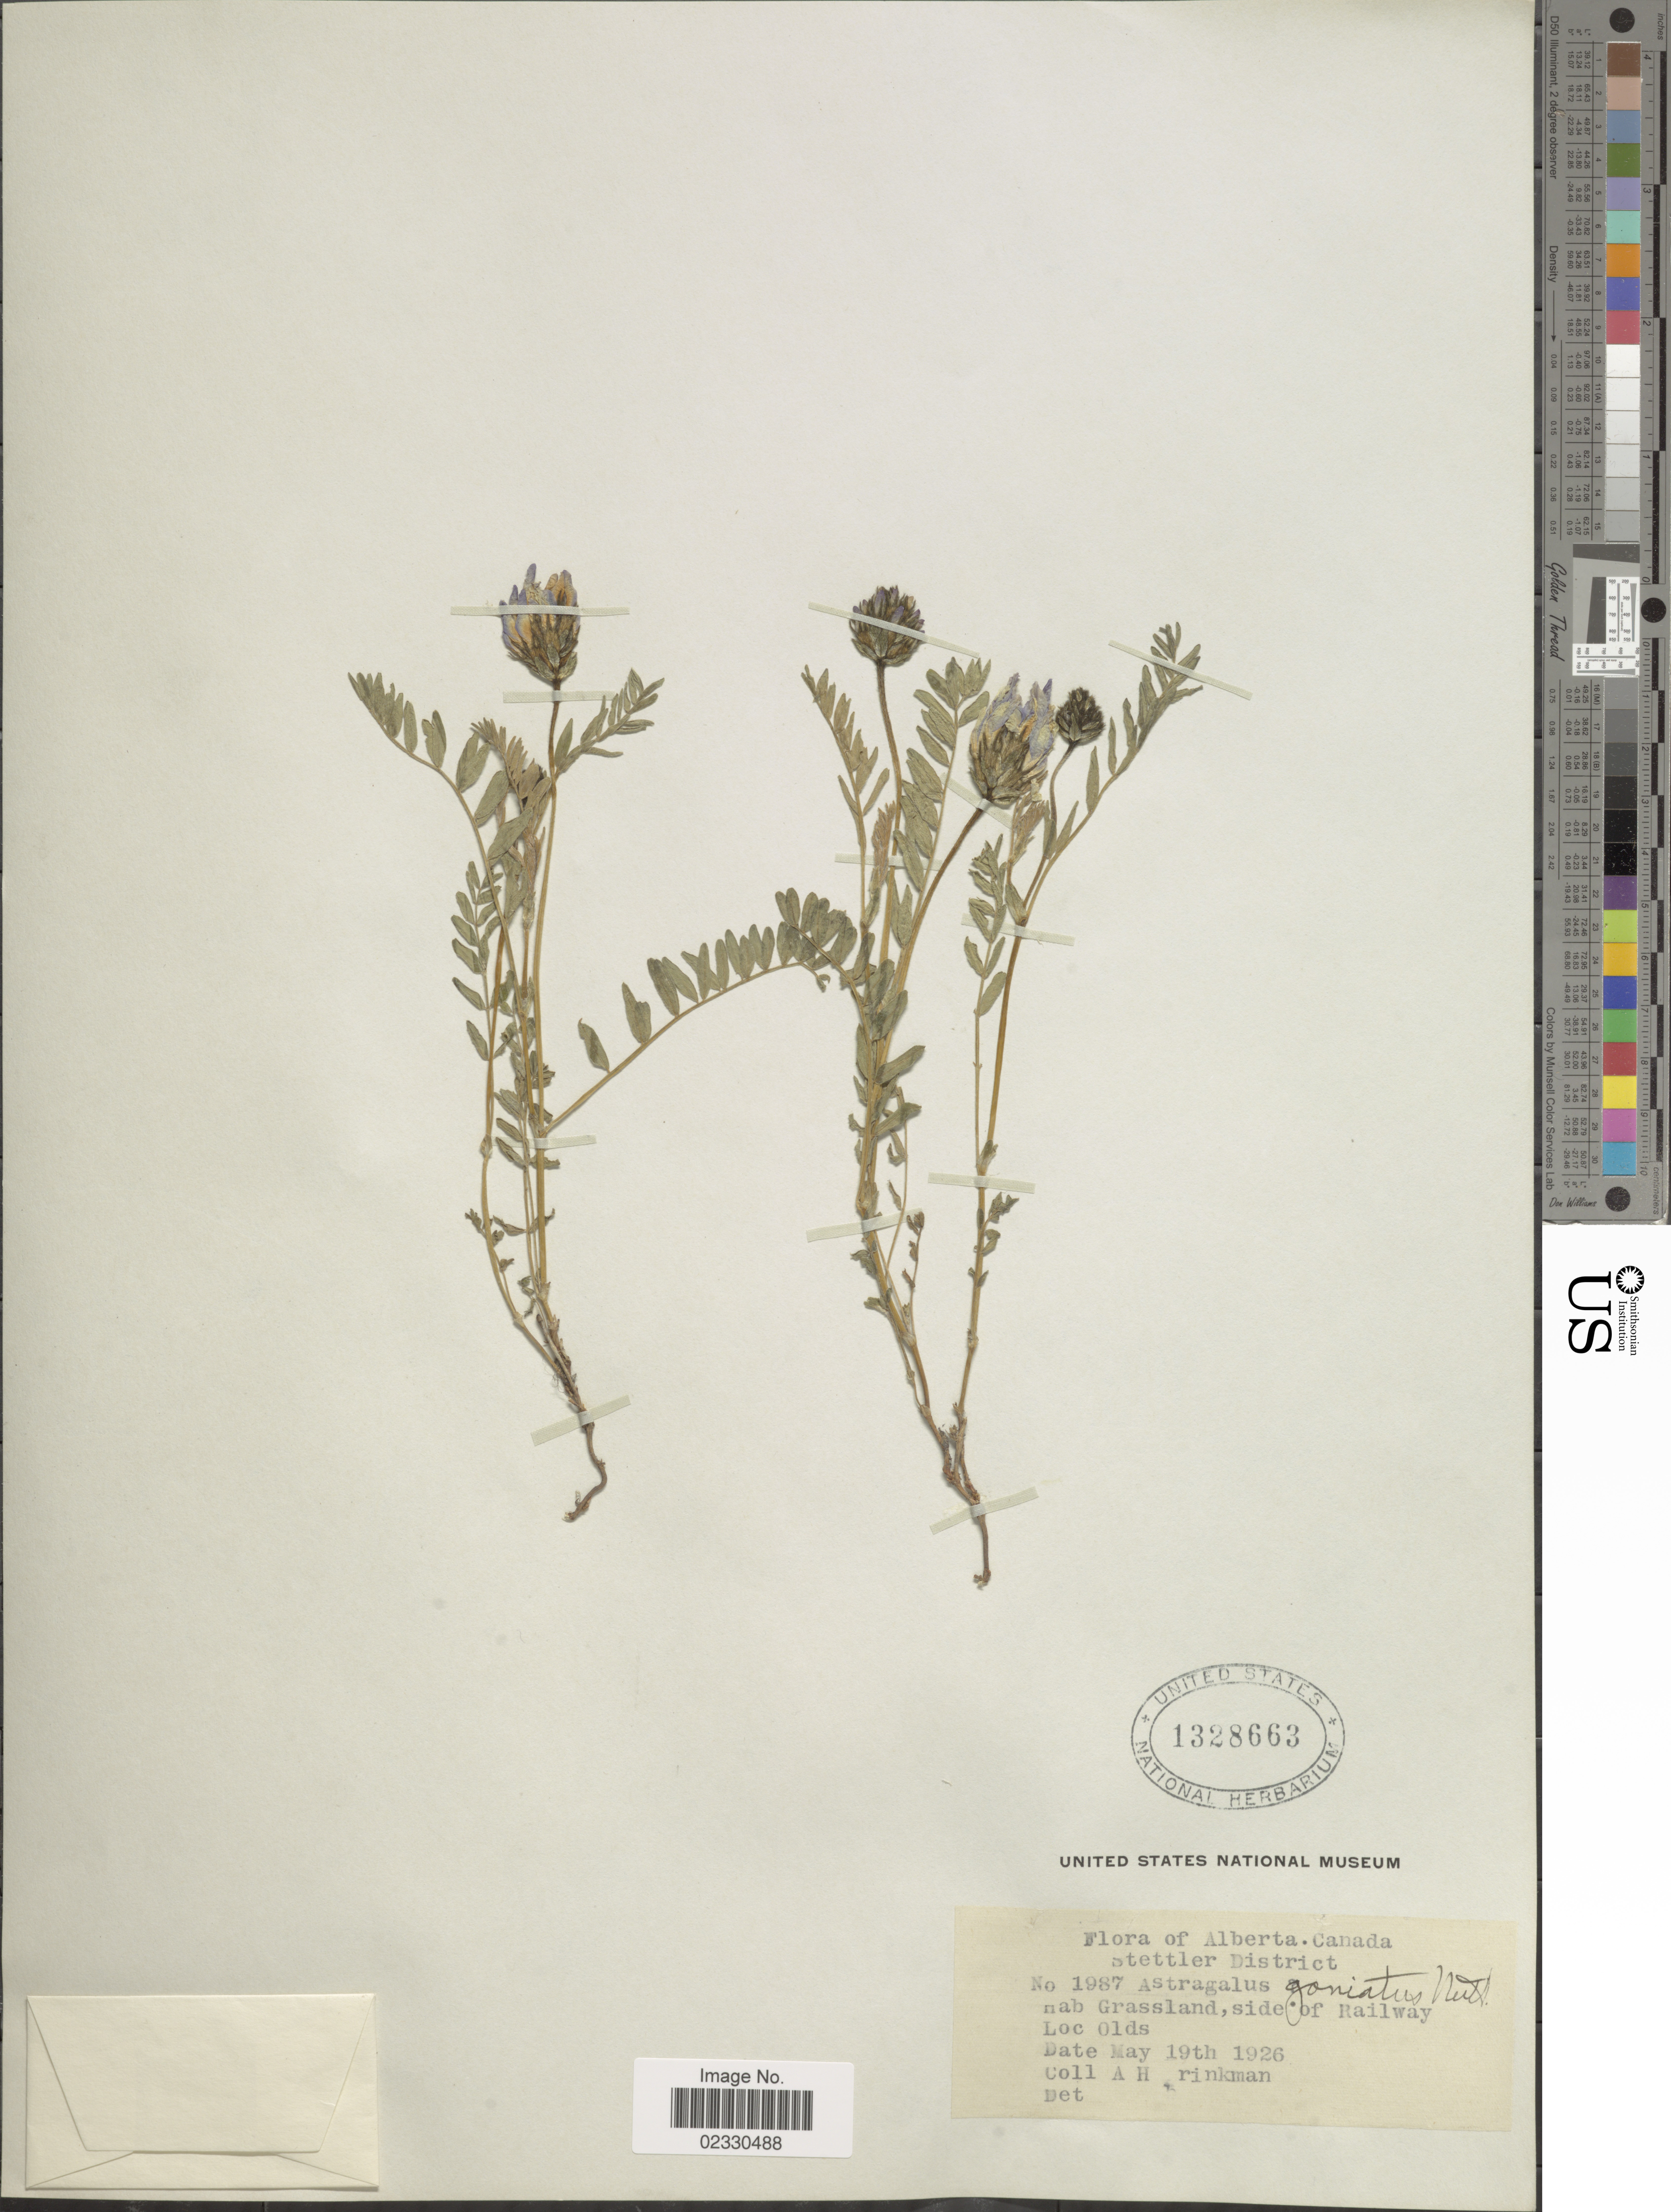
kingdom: Plantae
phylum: Tracheophyta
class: Magnoliopsida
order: Fabales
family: Fabaceae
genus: Astragalus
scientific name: Astragalus dasyglottis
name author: DC.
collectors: A. Brinkman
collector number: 1987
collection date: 1926-05-19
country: Canada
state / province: Alberta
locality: Alberta, Canada, Stettler District, Olds, Grassland, side of Railway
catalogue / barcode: US 1328663